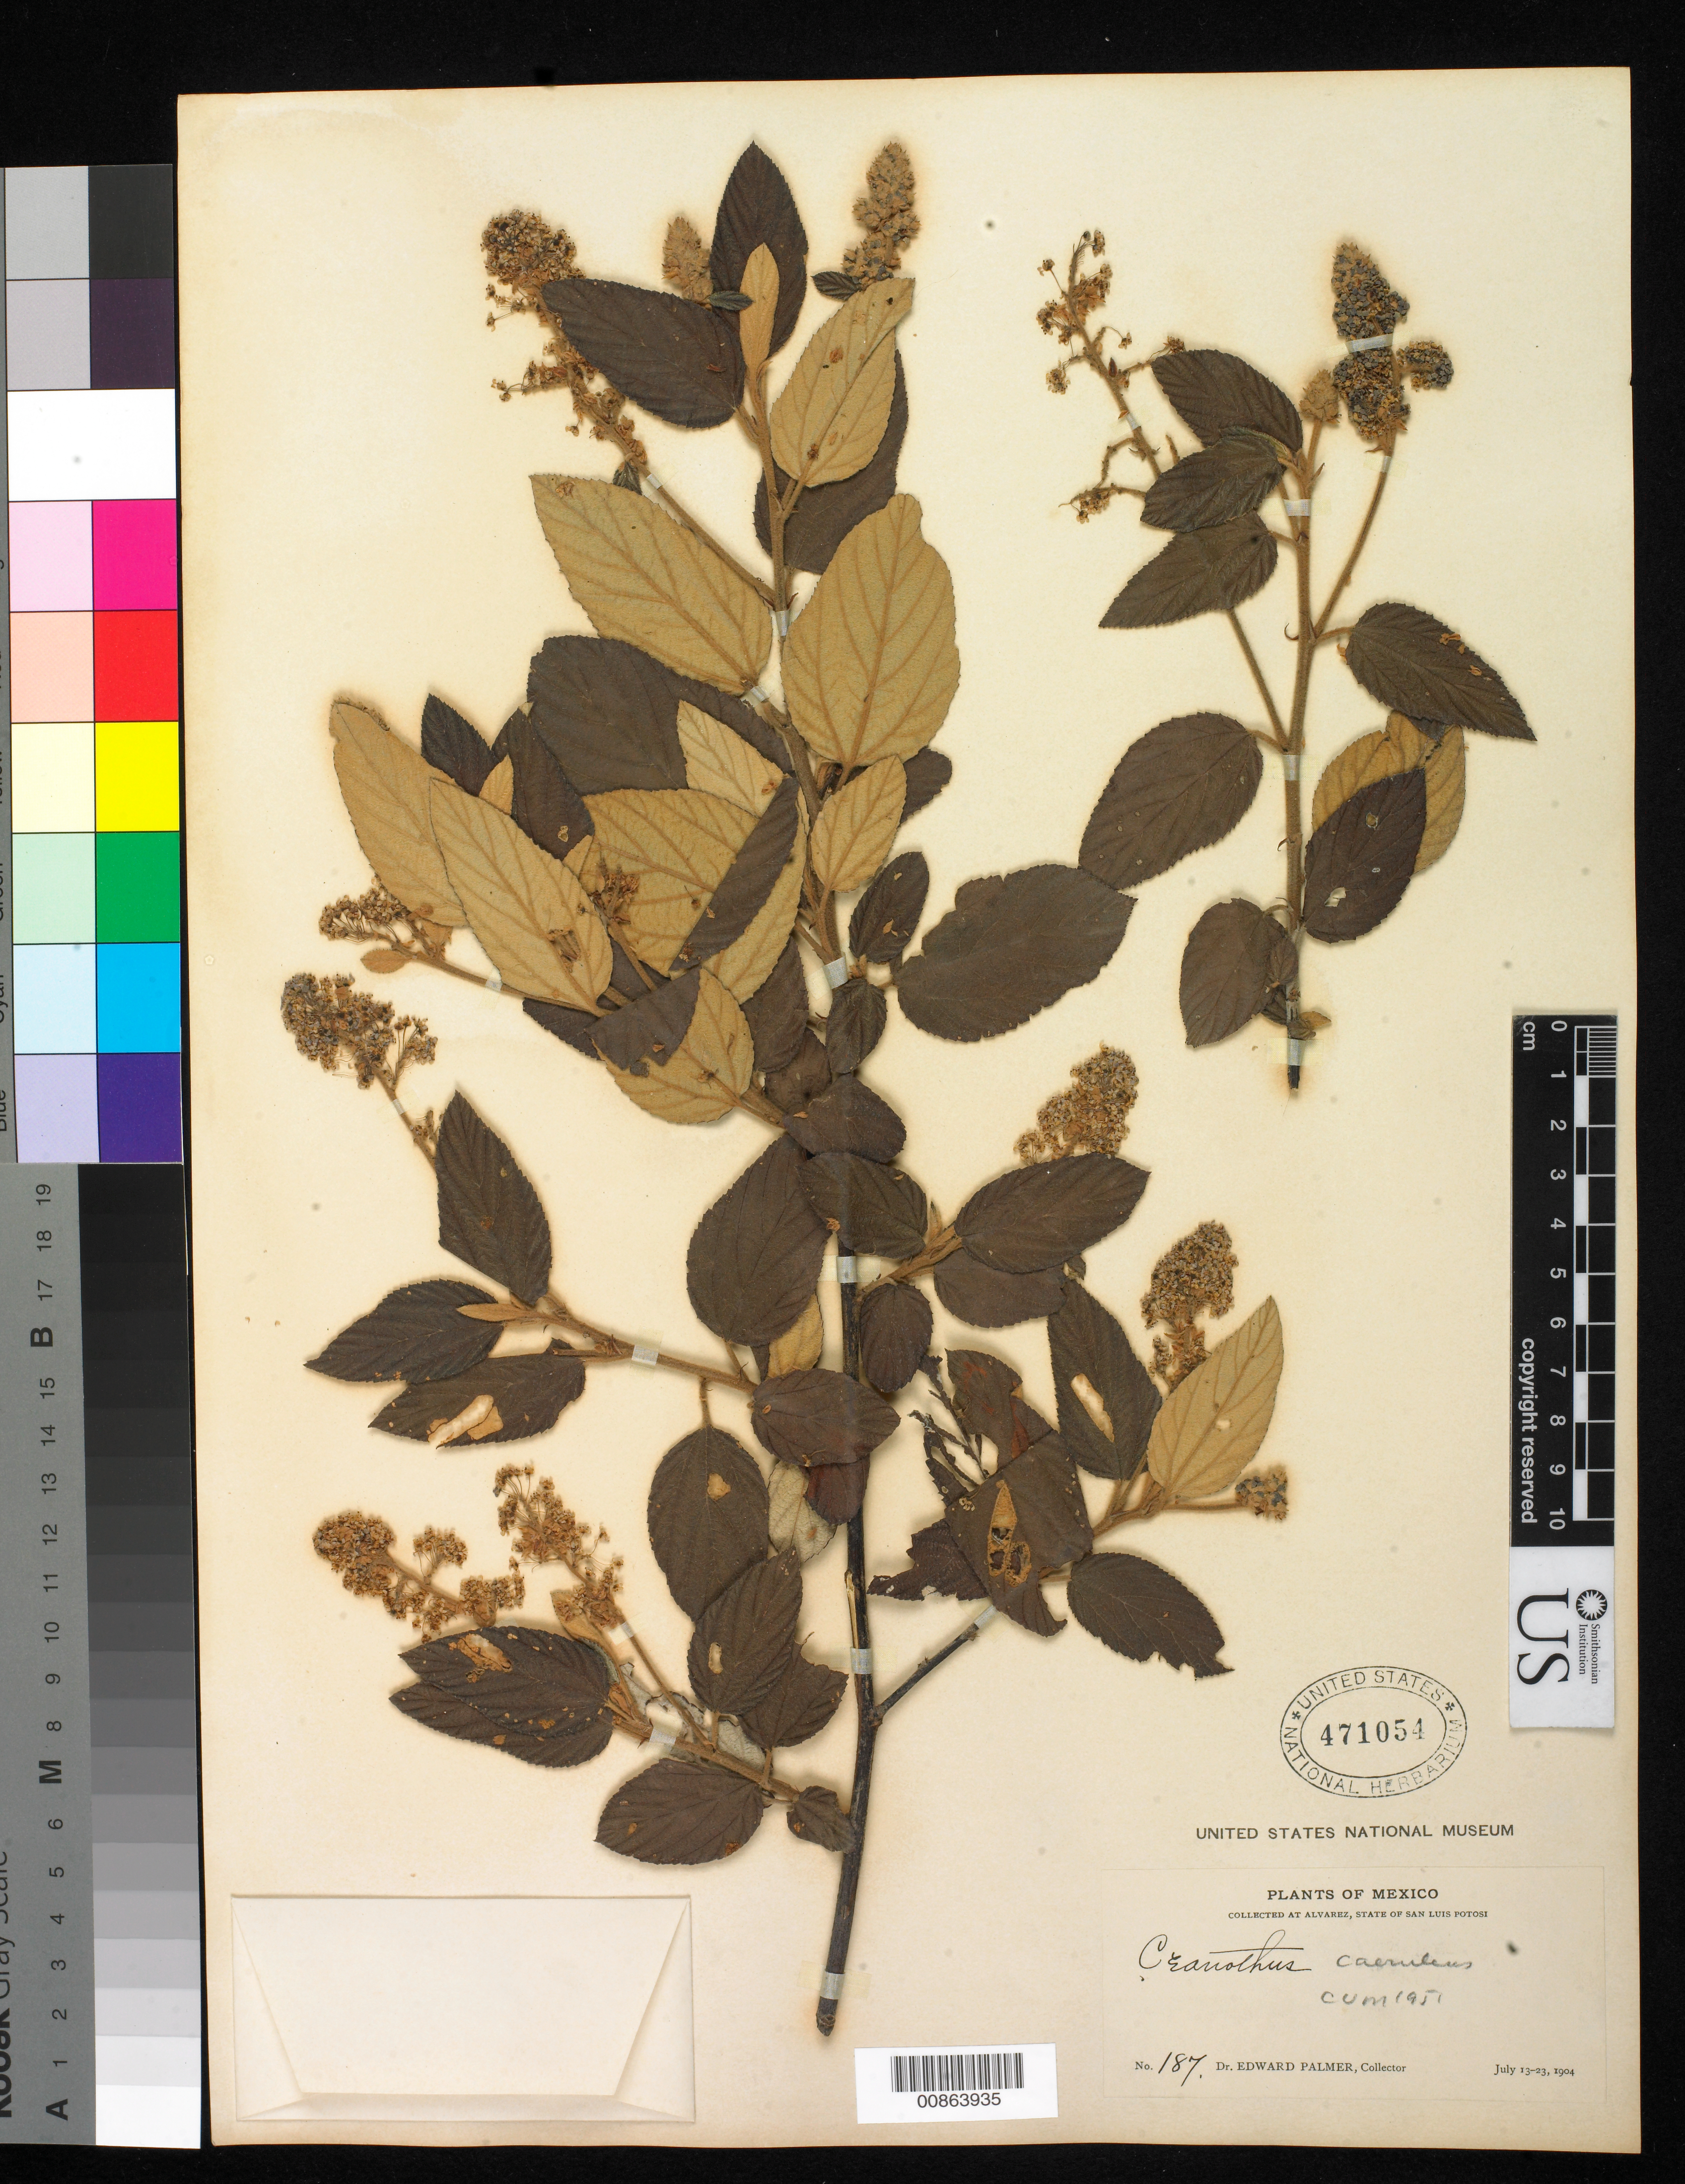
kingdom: Plantae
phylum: Tracheophyta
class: Magnoliopsida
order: Rosales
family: Rhamnaceae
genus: Ceanothus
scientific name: Ceanothus caeruleus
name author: Lag.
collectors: E. Palmer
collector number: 187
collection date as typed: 13 Jul 1904 to 23 Jul 1904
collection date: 1904-07-13/1904-07-23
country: Mexico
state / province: San Luis Potosí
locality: Alvarez, San Luis Potosí.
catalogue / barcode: US 471054